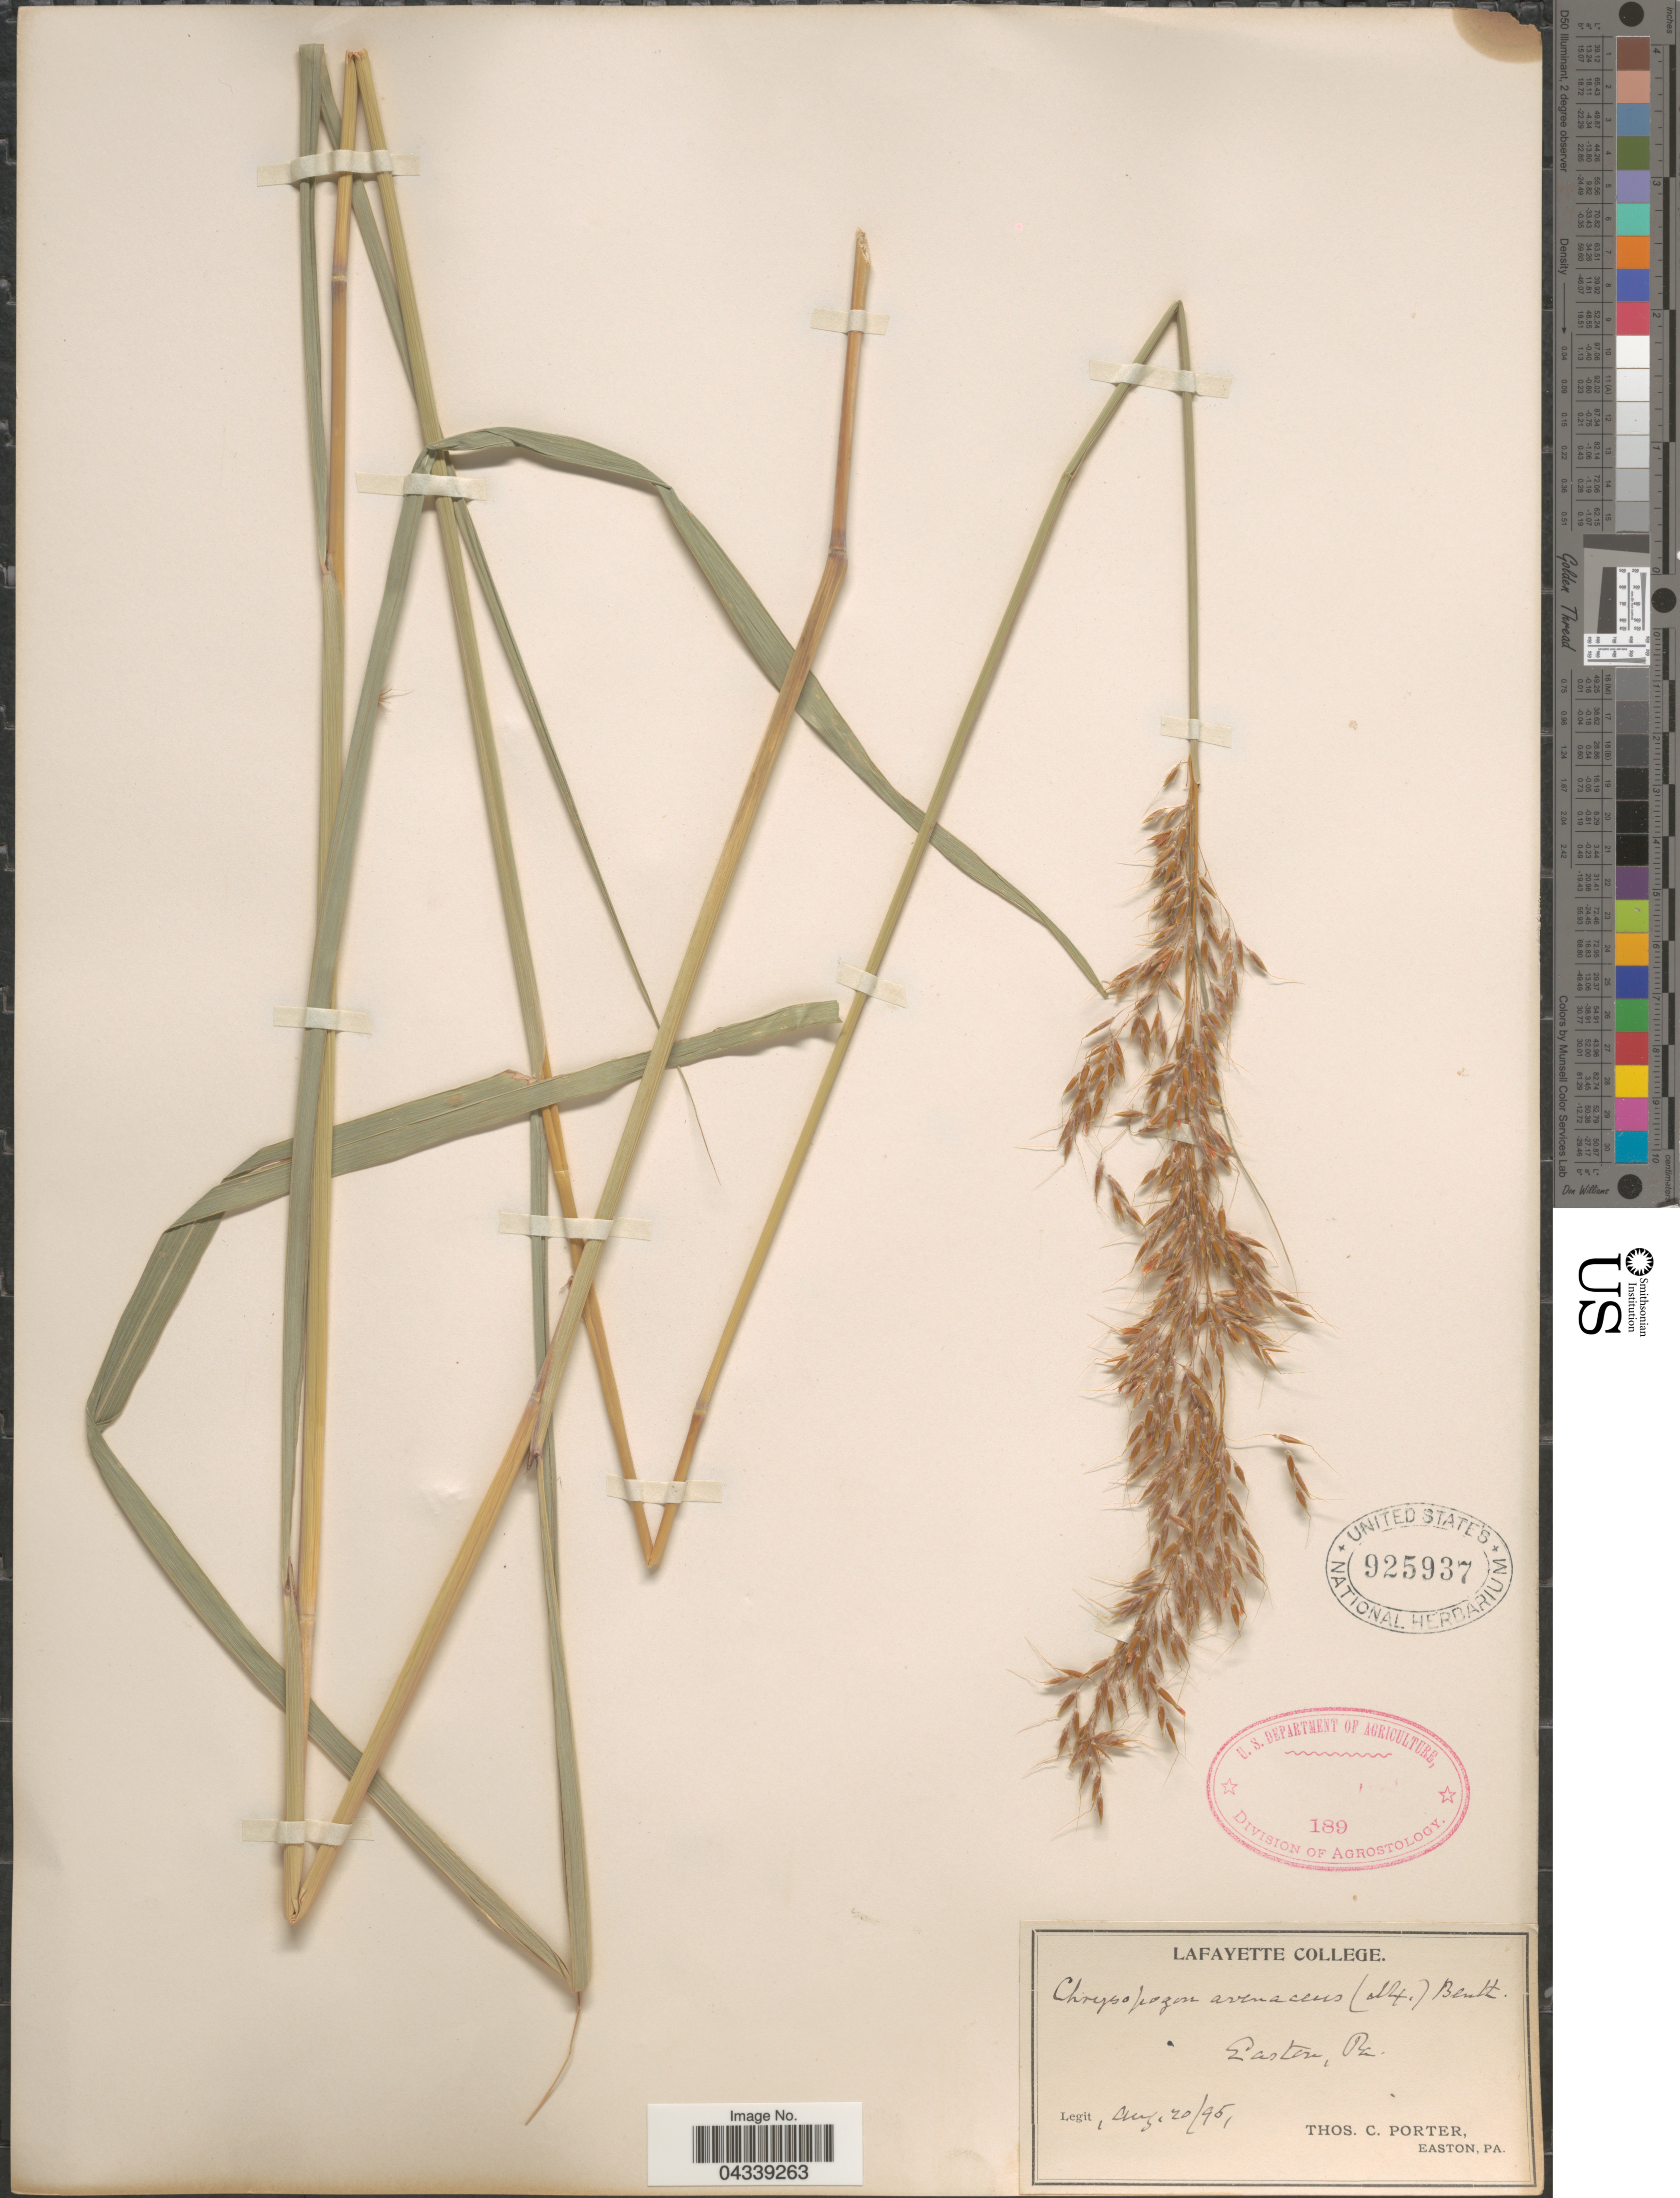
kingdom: Plantae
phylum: Tracheophyta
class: Liliopsida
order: Poales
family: Poaceae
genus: Sorghastrum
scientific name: Sorghastrum nutans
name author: (L.) Nash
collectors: T. Porter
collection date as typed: Transcribed d/m/y: 20/8/95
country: United States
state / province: Pennsylvania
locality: Easton.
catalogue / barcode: US 925937